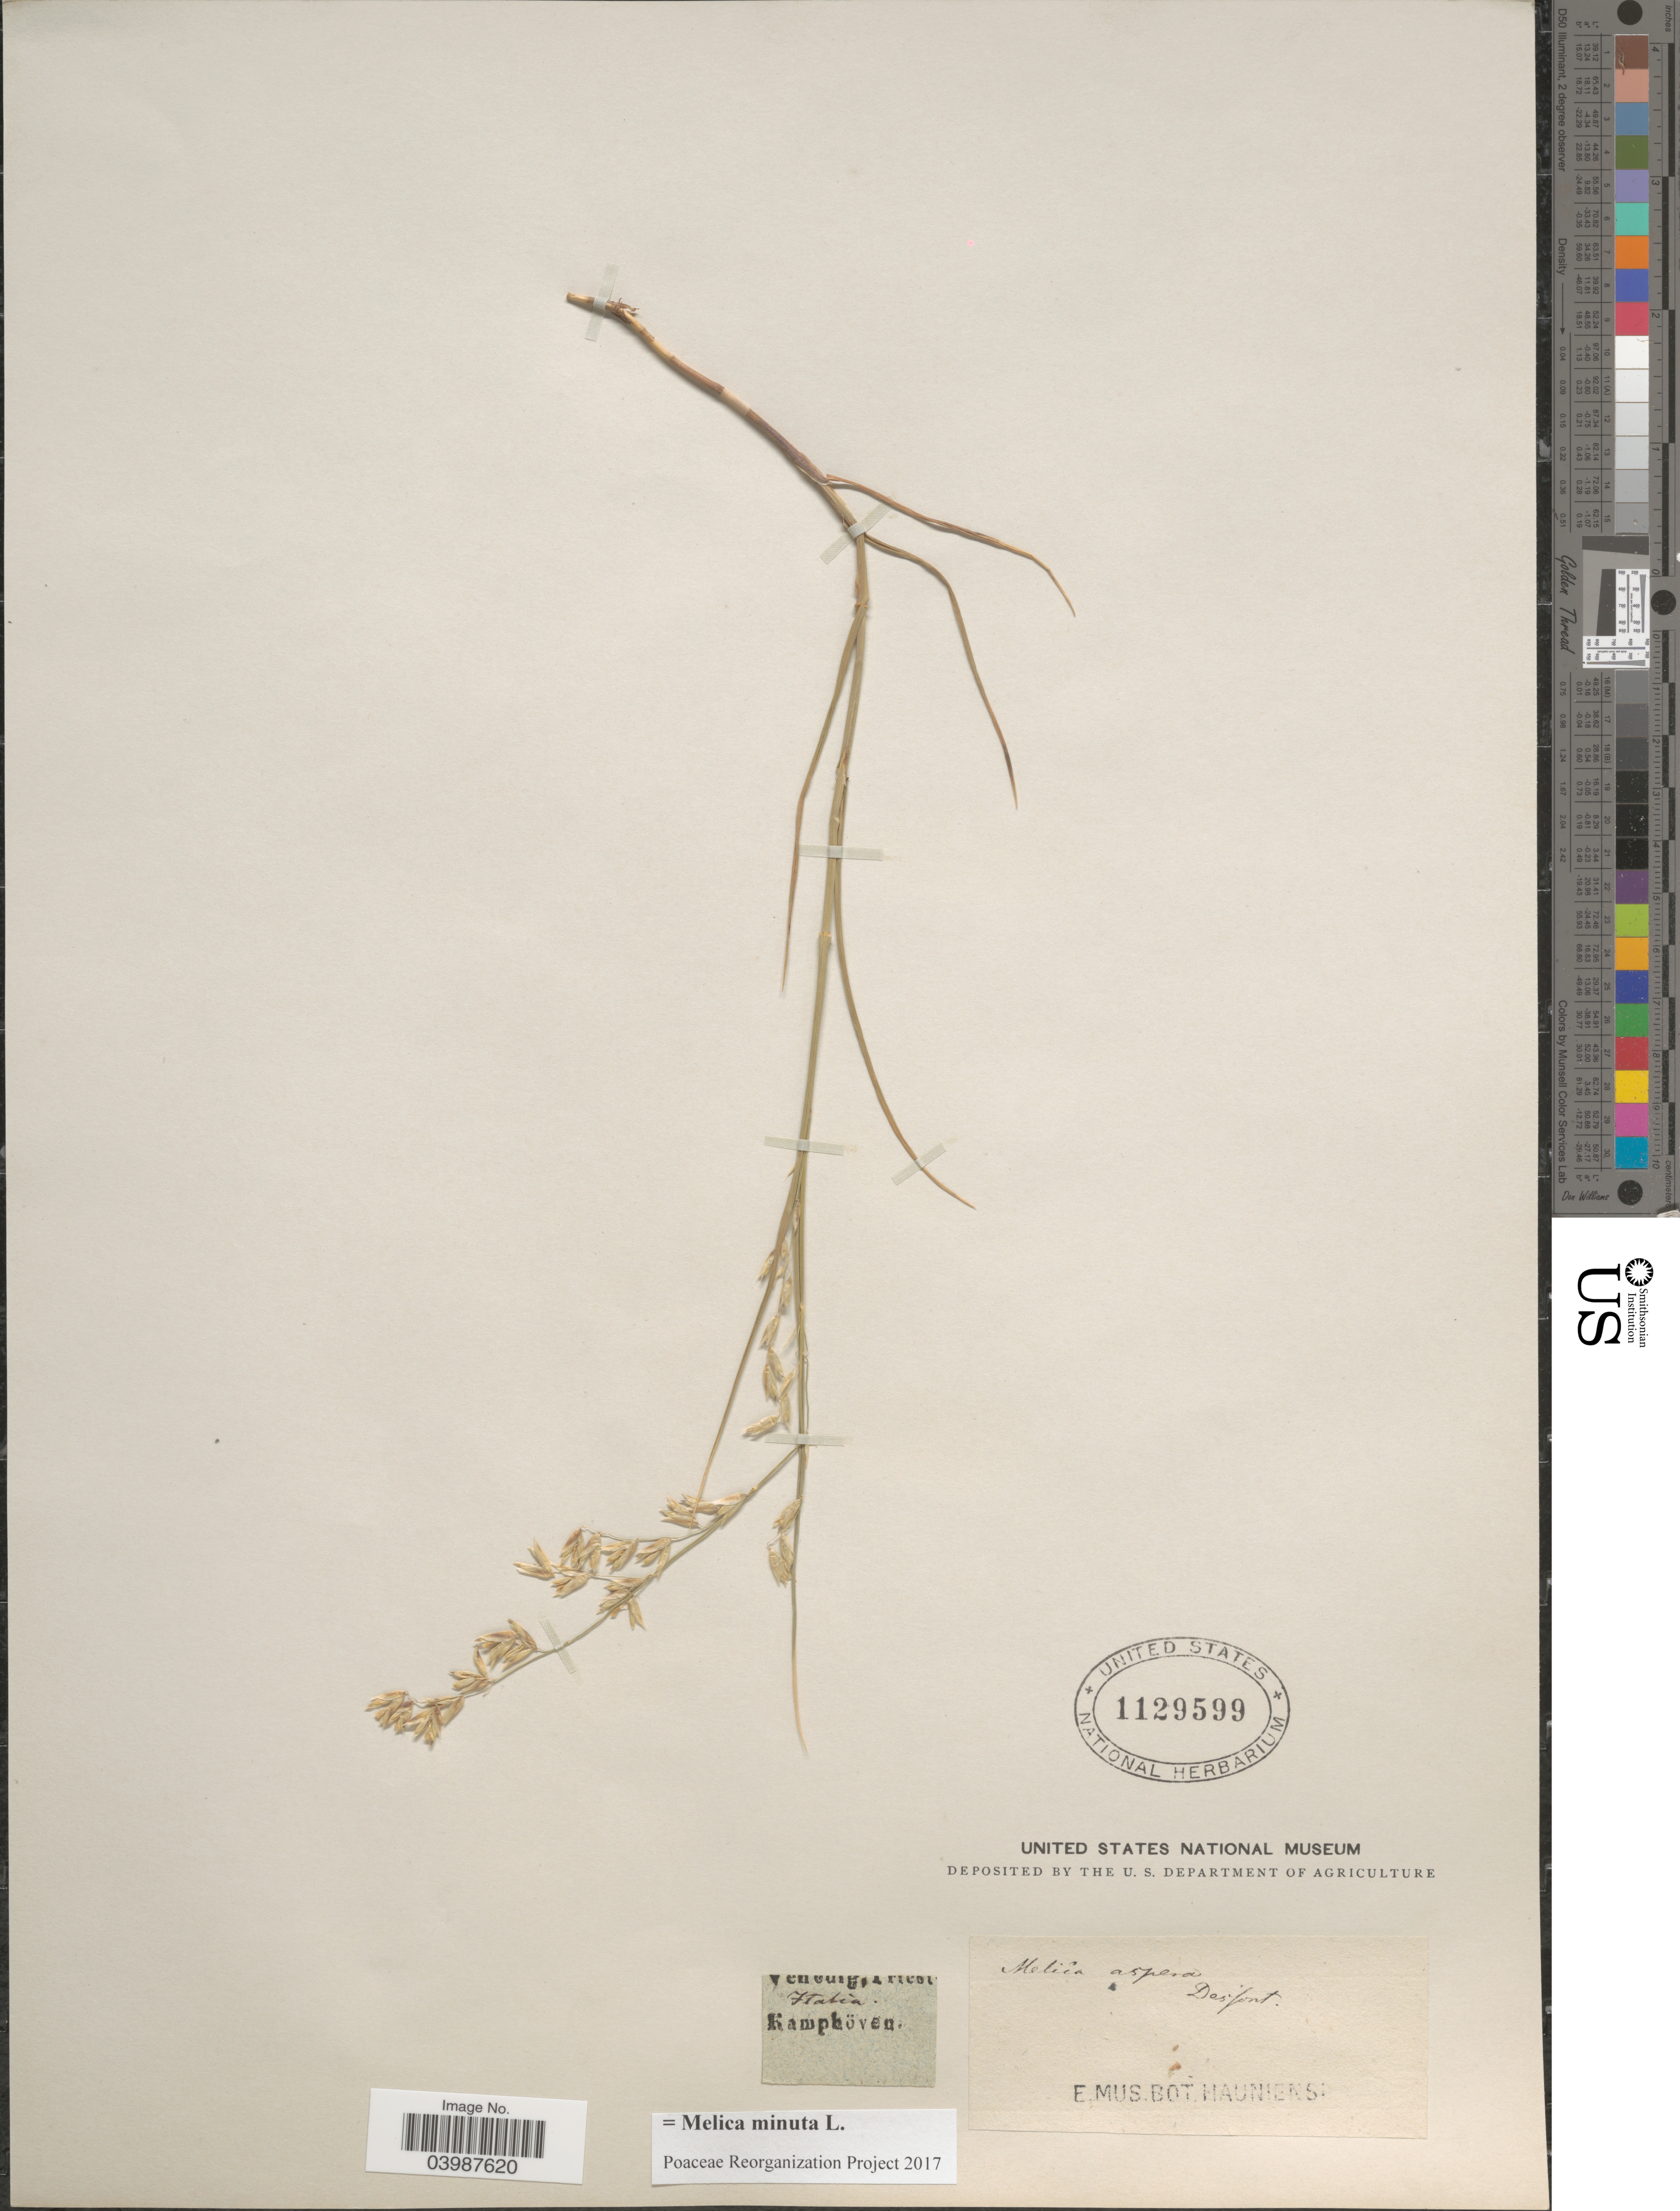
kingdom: Plantae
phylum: Tracheophyta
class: Liliopsida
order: Poales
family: Poaceae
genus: Melica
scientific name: Melica minuta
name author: L.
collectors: Kamphöven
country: Italy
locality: Stabia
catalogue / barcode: US 1129599